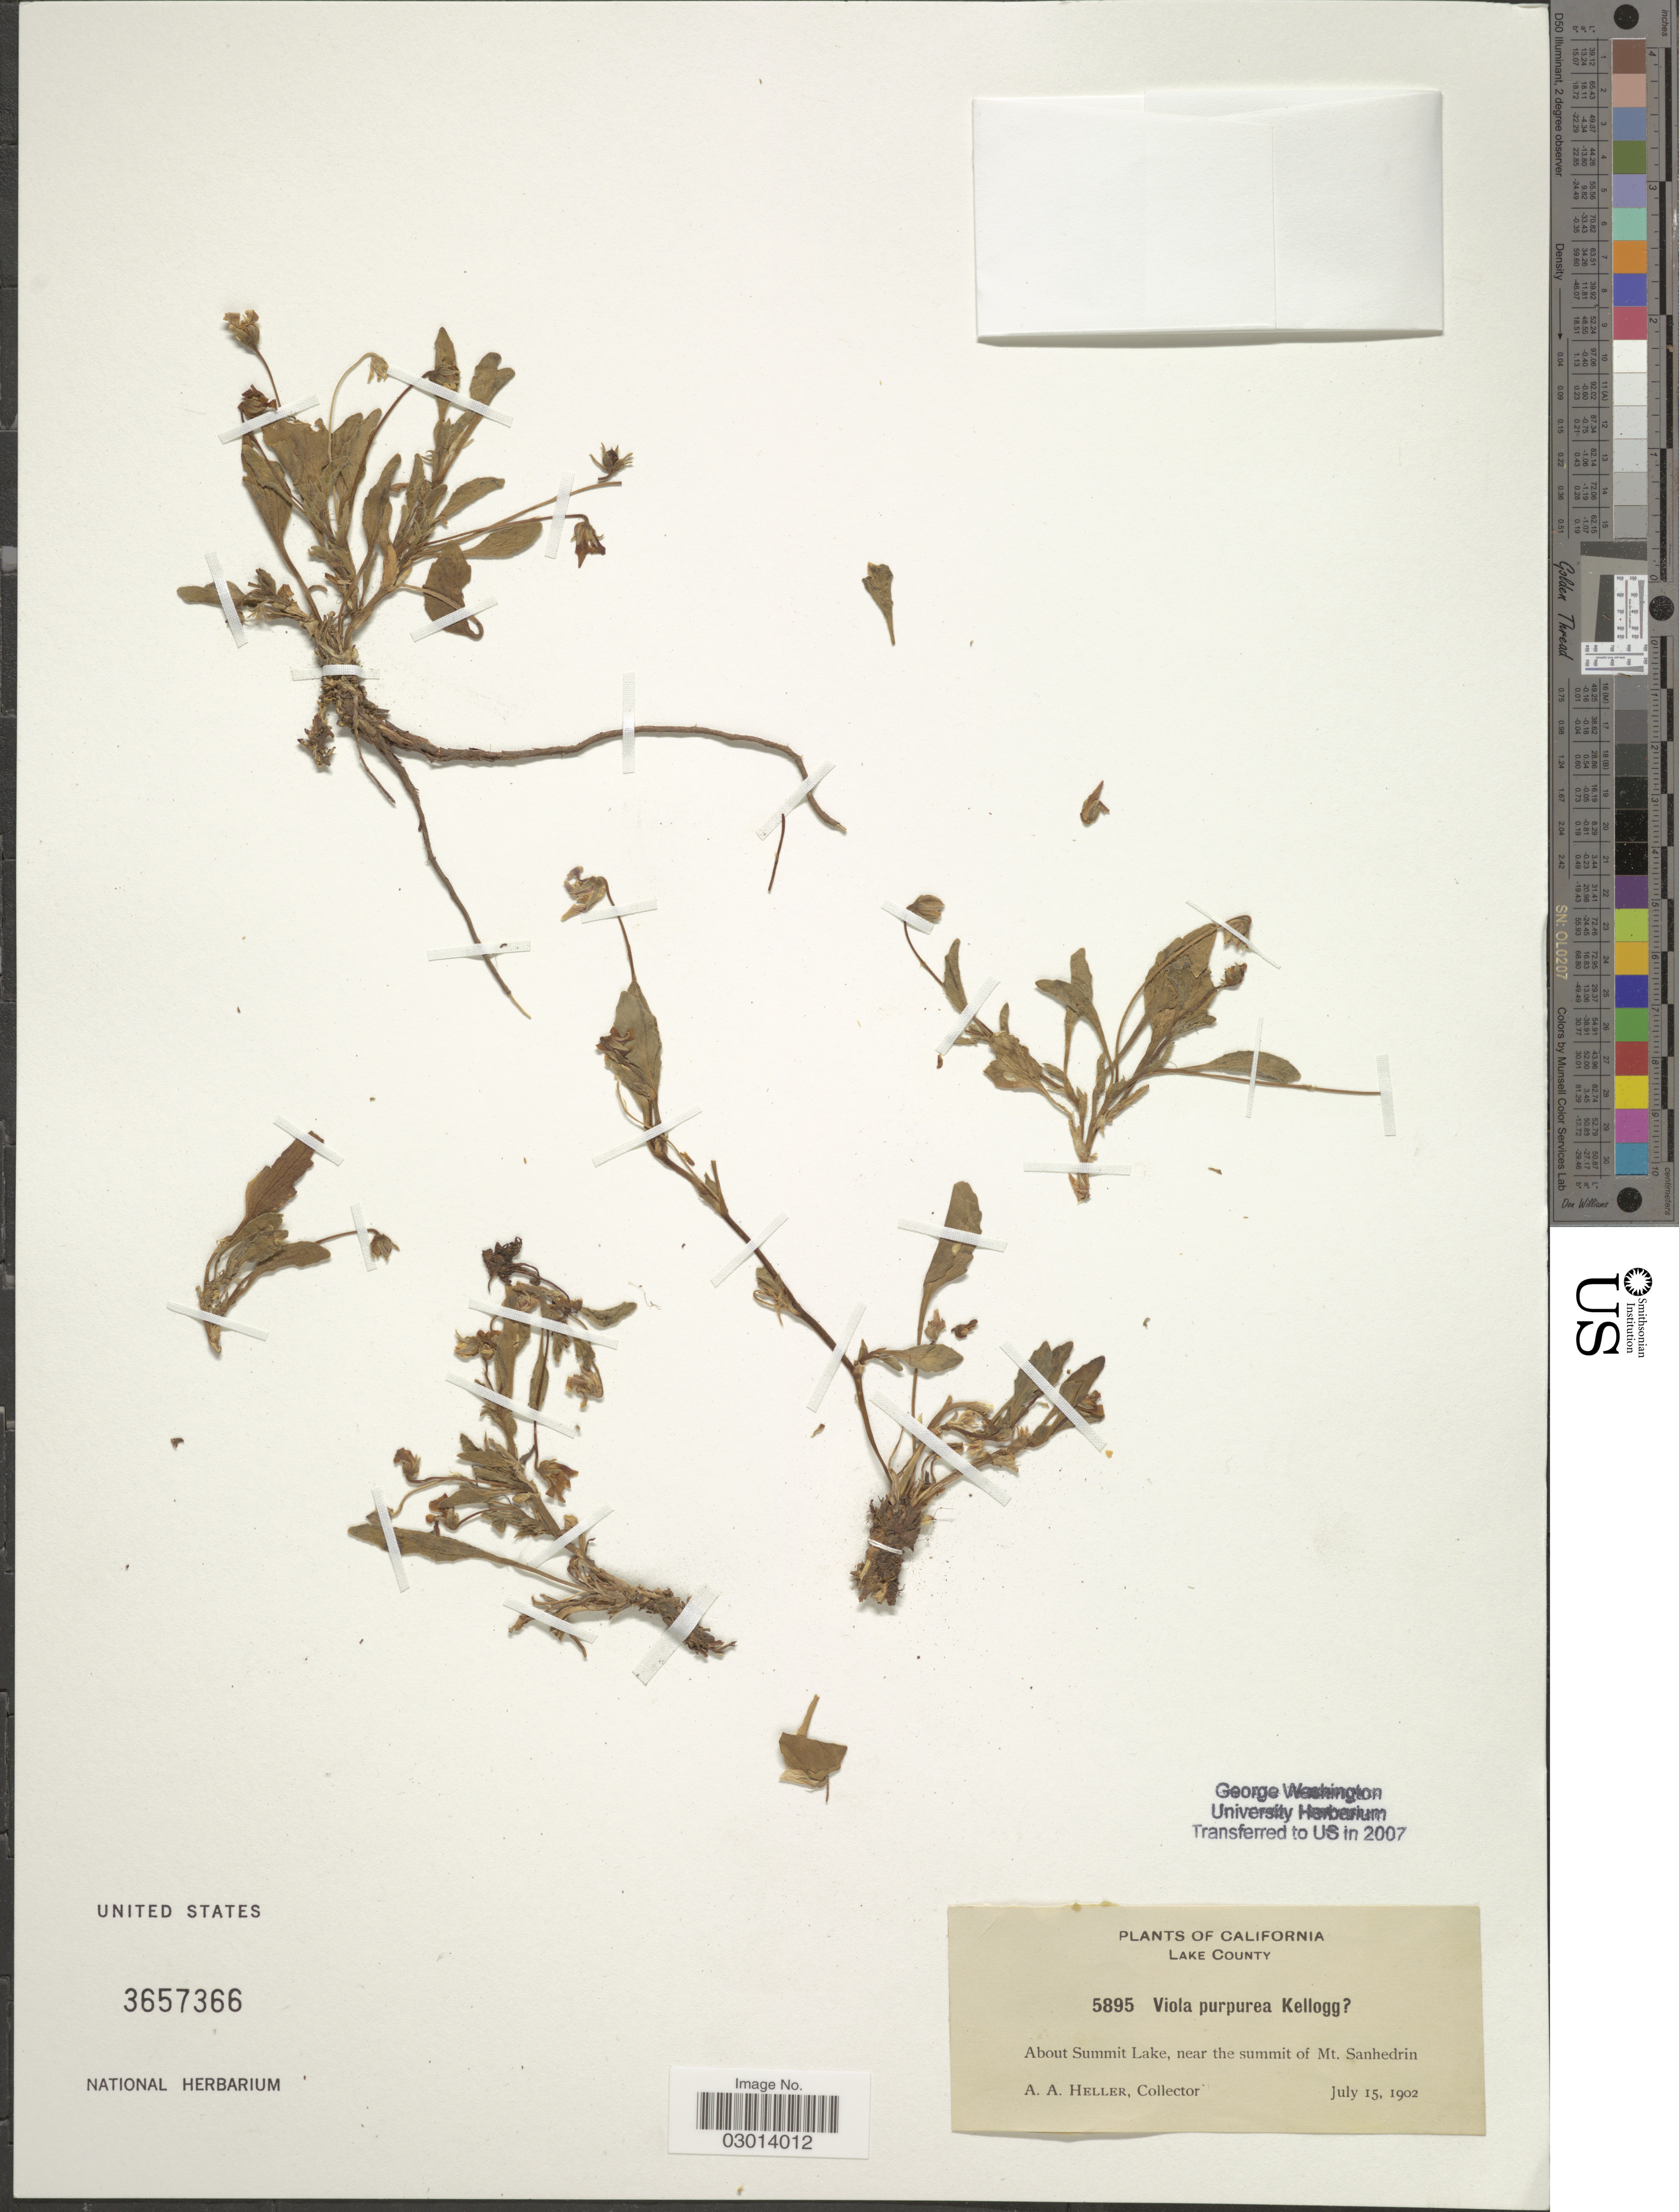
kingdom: Plantae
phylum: Tracheophyta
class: Magnoliopsida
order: Malpighiales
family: Violaceae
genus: Viola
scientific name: Viola purpurea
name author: Kellogg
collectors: A. A. Heller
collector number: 5895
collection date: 1902-07-15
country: United States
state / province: California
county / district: Lake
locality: Lake County. About Summit Lake, near the summit of Mt. Sanhedrin.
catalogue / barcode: US 3657366